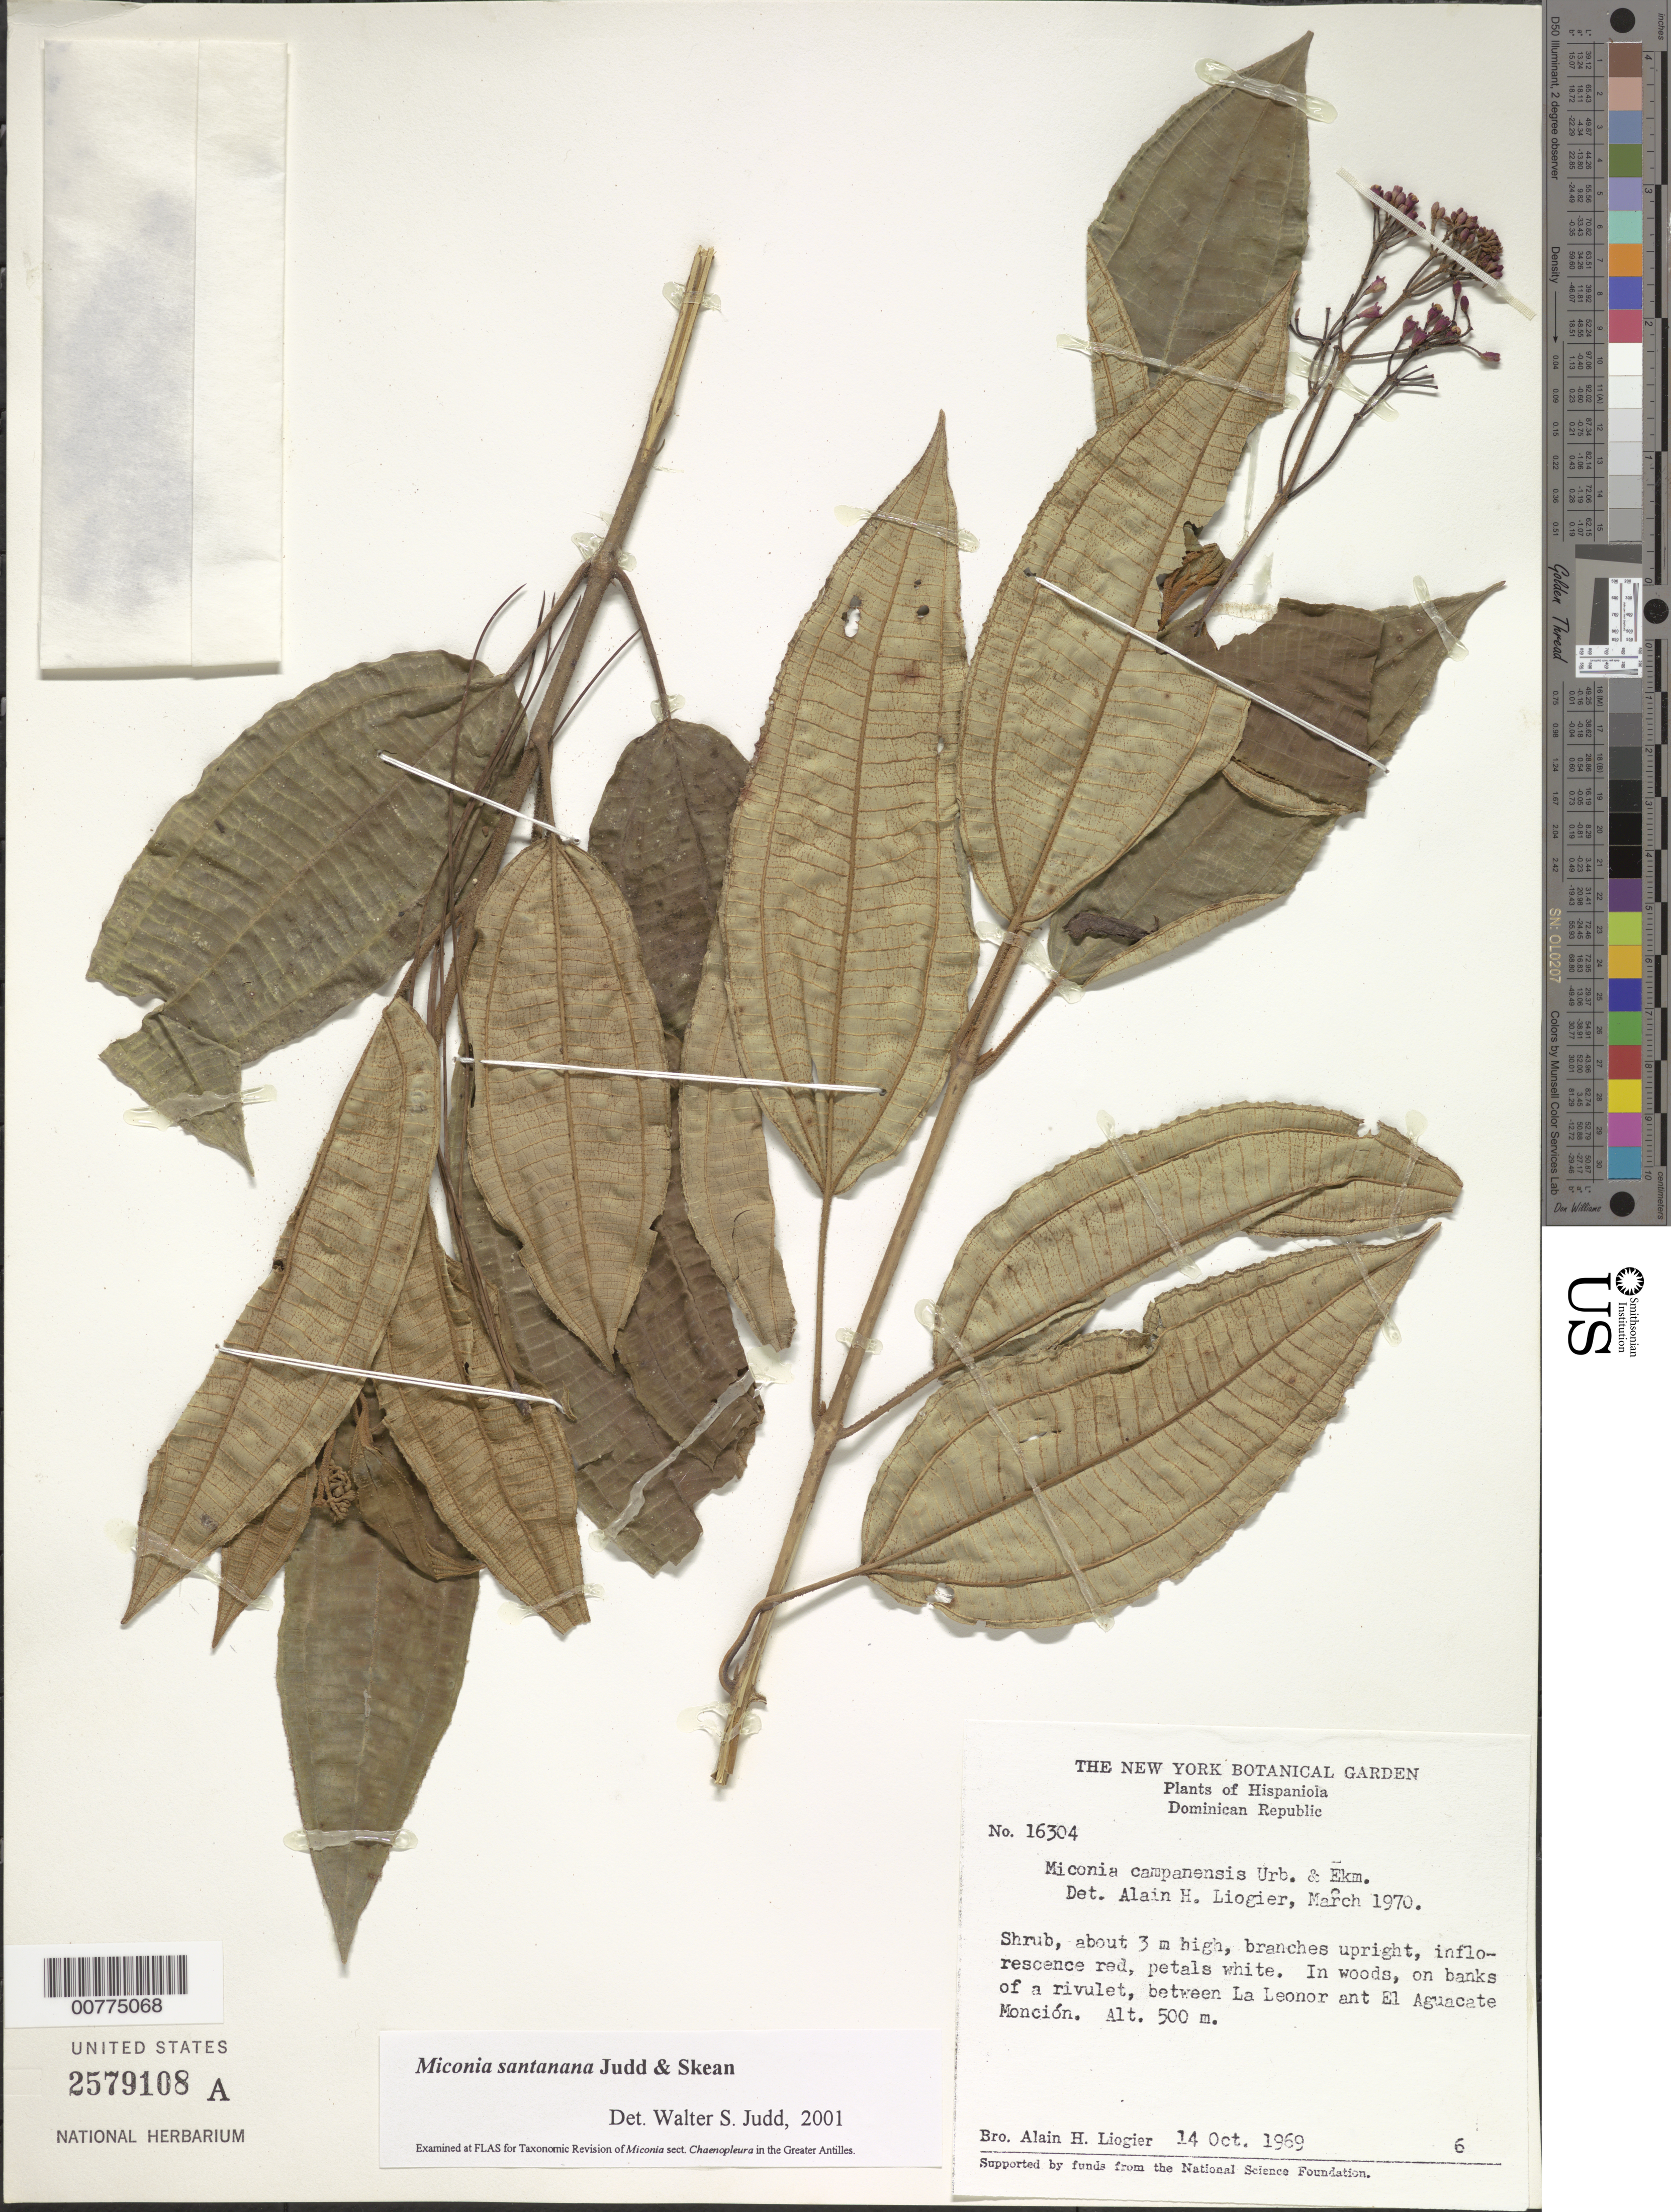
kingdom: Plantae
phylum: Tracheophyta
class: Magnoliopsida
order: Myrtales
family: Melastomataceae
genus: Miconia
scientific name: Miconia santanana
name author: Judd & Skean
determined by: Judd, Walter S.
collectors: A. H. Liogier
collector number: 16304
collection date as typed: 14 Oct 1969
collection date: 1969-10-14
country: Dominican Republic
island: Hispaniola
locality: Monció, between La Leonor and El Aguacate.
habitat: In woods, on banks of a rivulet.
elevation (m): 500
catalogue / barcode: US 2579108A